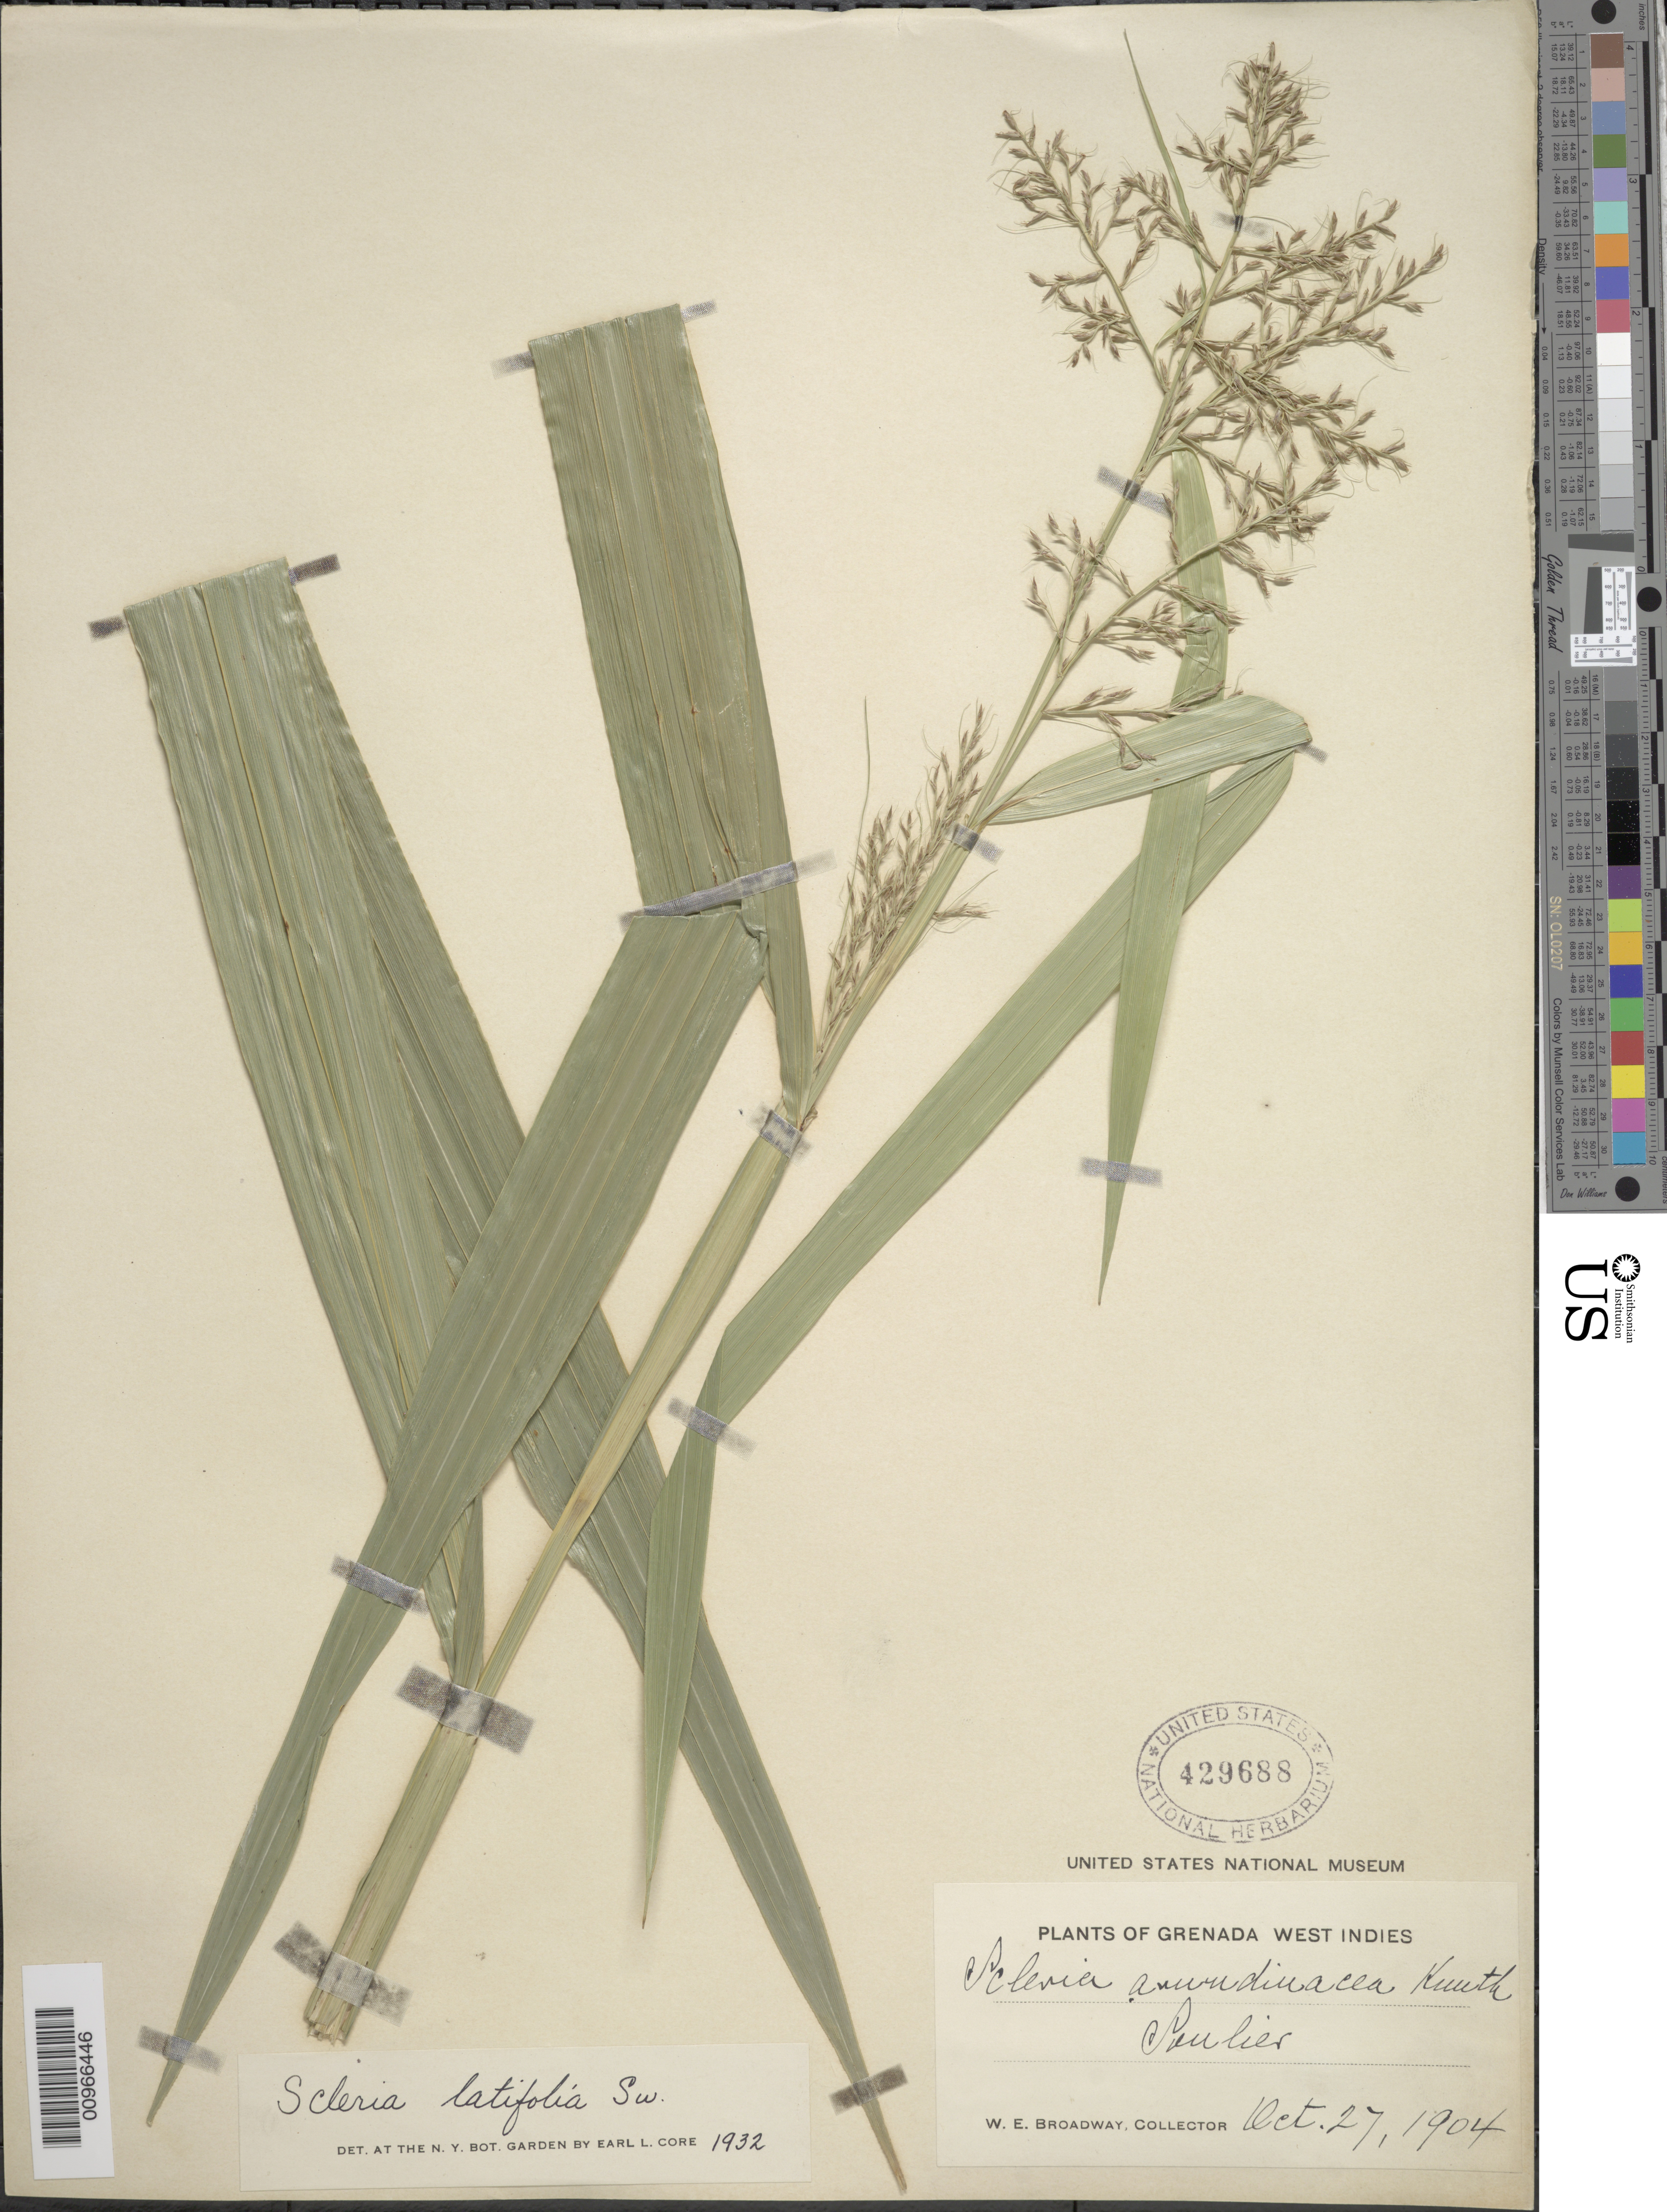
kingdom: Plantae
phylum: Tracheophyta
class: Liliopsida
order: Poales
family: Cyperaceae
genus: Scleria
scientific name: Scleria latifolia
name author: Sw.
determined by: Core, E. L.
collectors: W. E. Broadway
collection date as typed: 27 Oct 1904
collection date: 1904-10-27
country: Grenada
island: Grenada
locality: Saulier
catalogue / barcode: US 426688